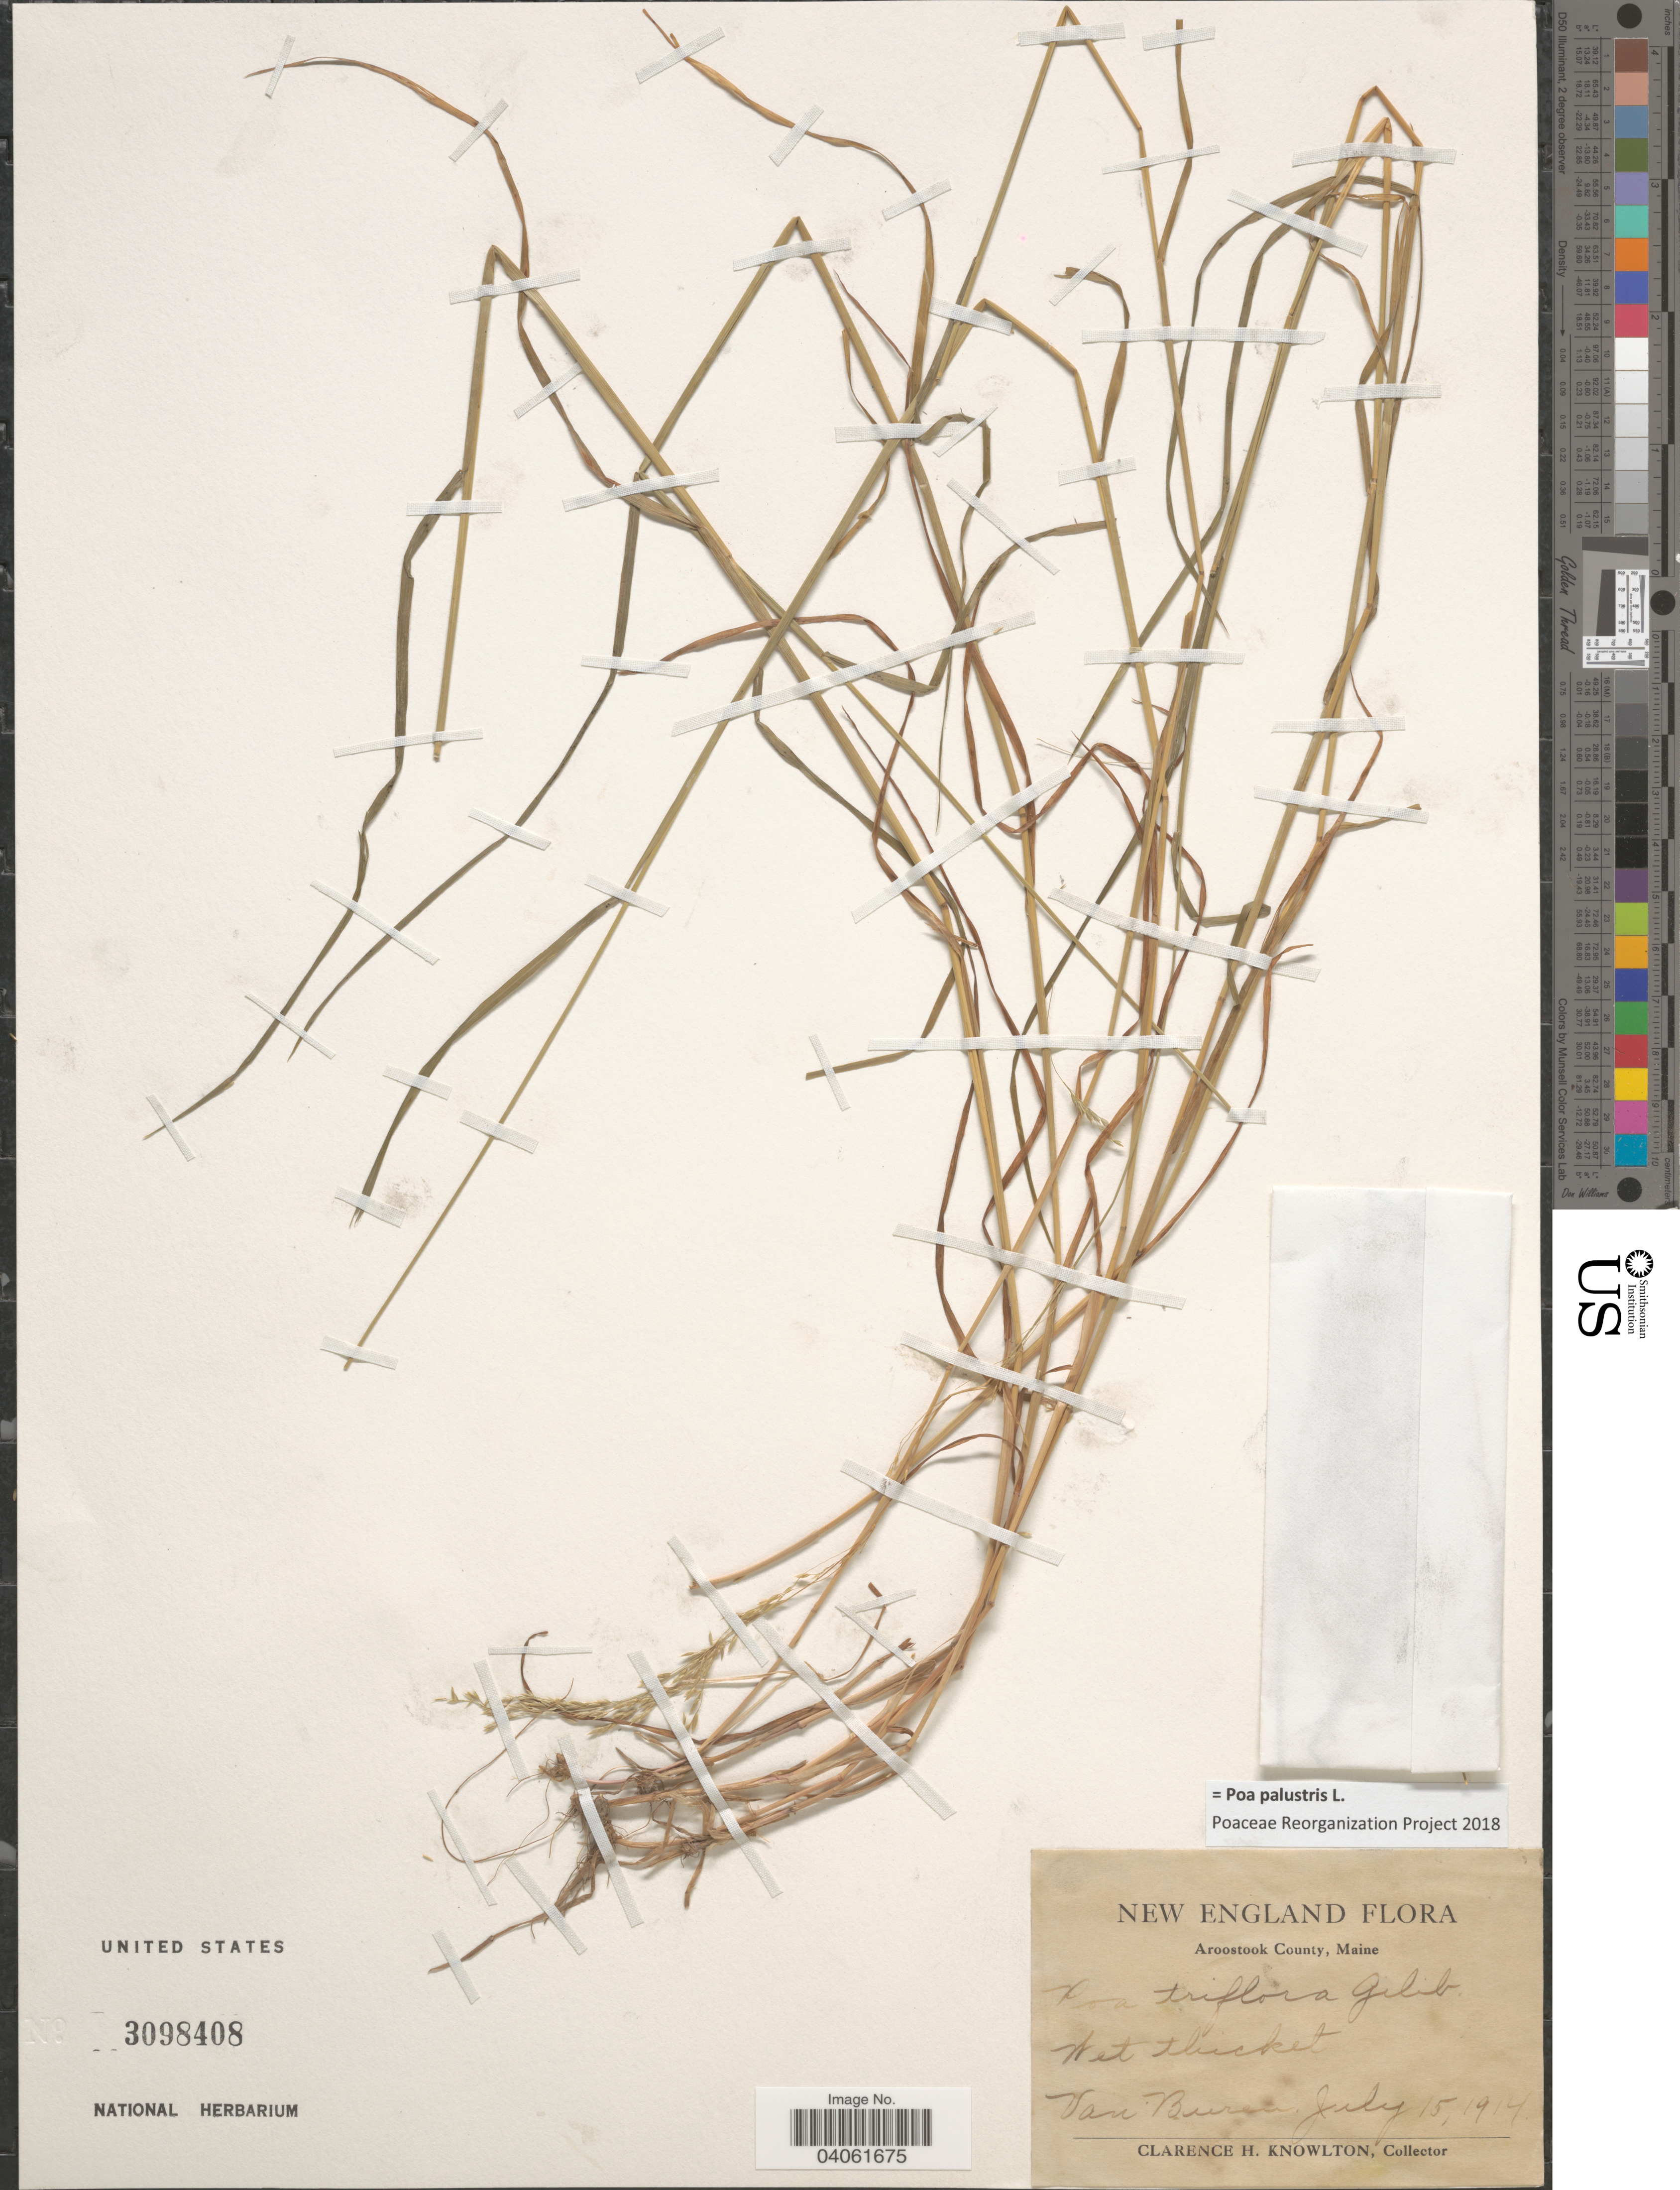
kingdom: Plantae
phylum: Tracheophyta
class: Liliopsida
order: Poales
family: Poaceae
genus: Poa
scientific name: Poa palustris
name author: L.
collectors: C. H. Knowlton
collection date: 1914-07-15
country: United States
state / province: Maine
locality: New England. Aroostook County. Van Buren.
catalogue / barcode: US 3098408